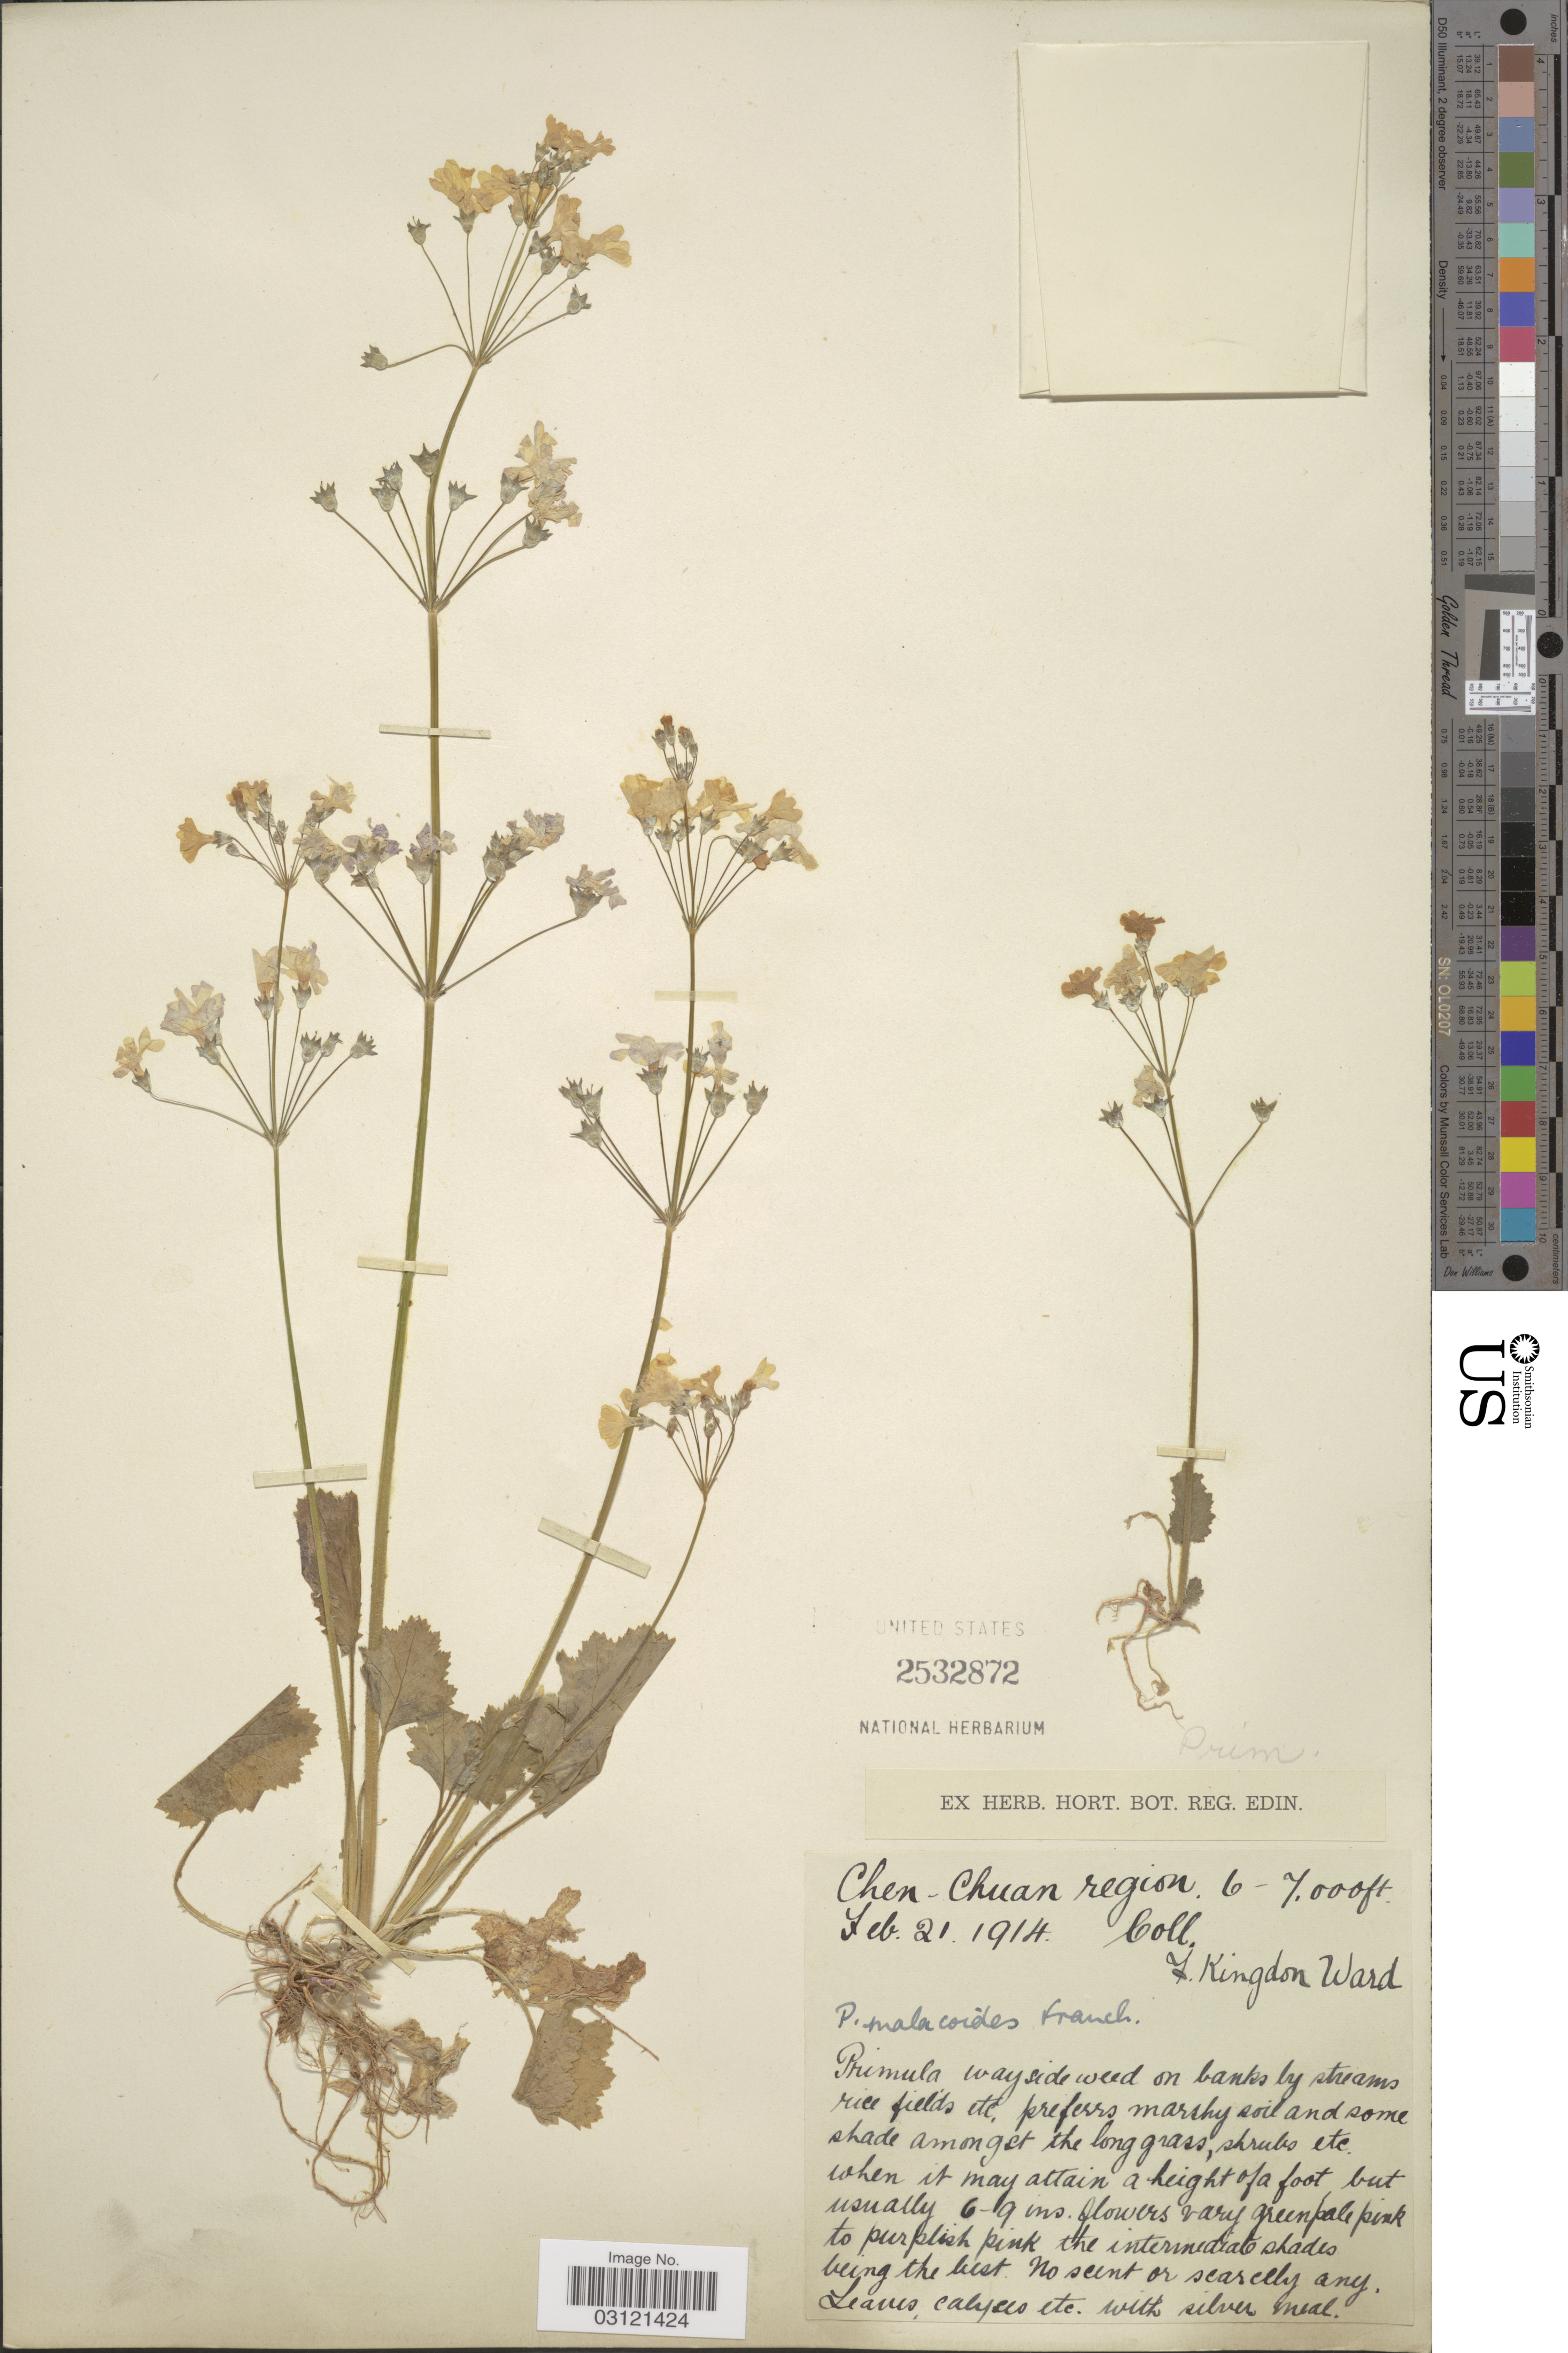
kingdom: Plantae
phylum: Tracheophyta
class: Magnoliopsida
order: Ericales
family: Primulaceae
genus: Primula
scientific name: Primula malacoides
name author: Franch.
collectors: F. Kingdon Ward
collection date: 1914-02-21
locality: Chen-Chuan region.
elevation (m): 1829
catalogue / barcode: US 2532872